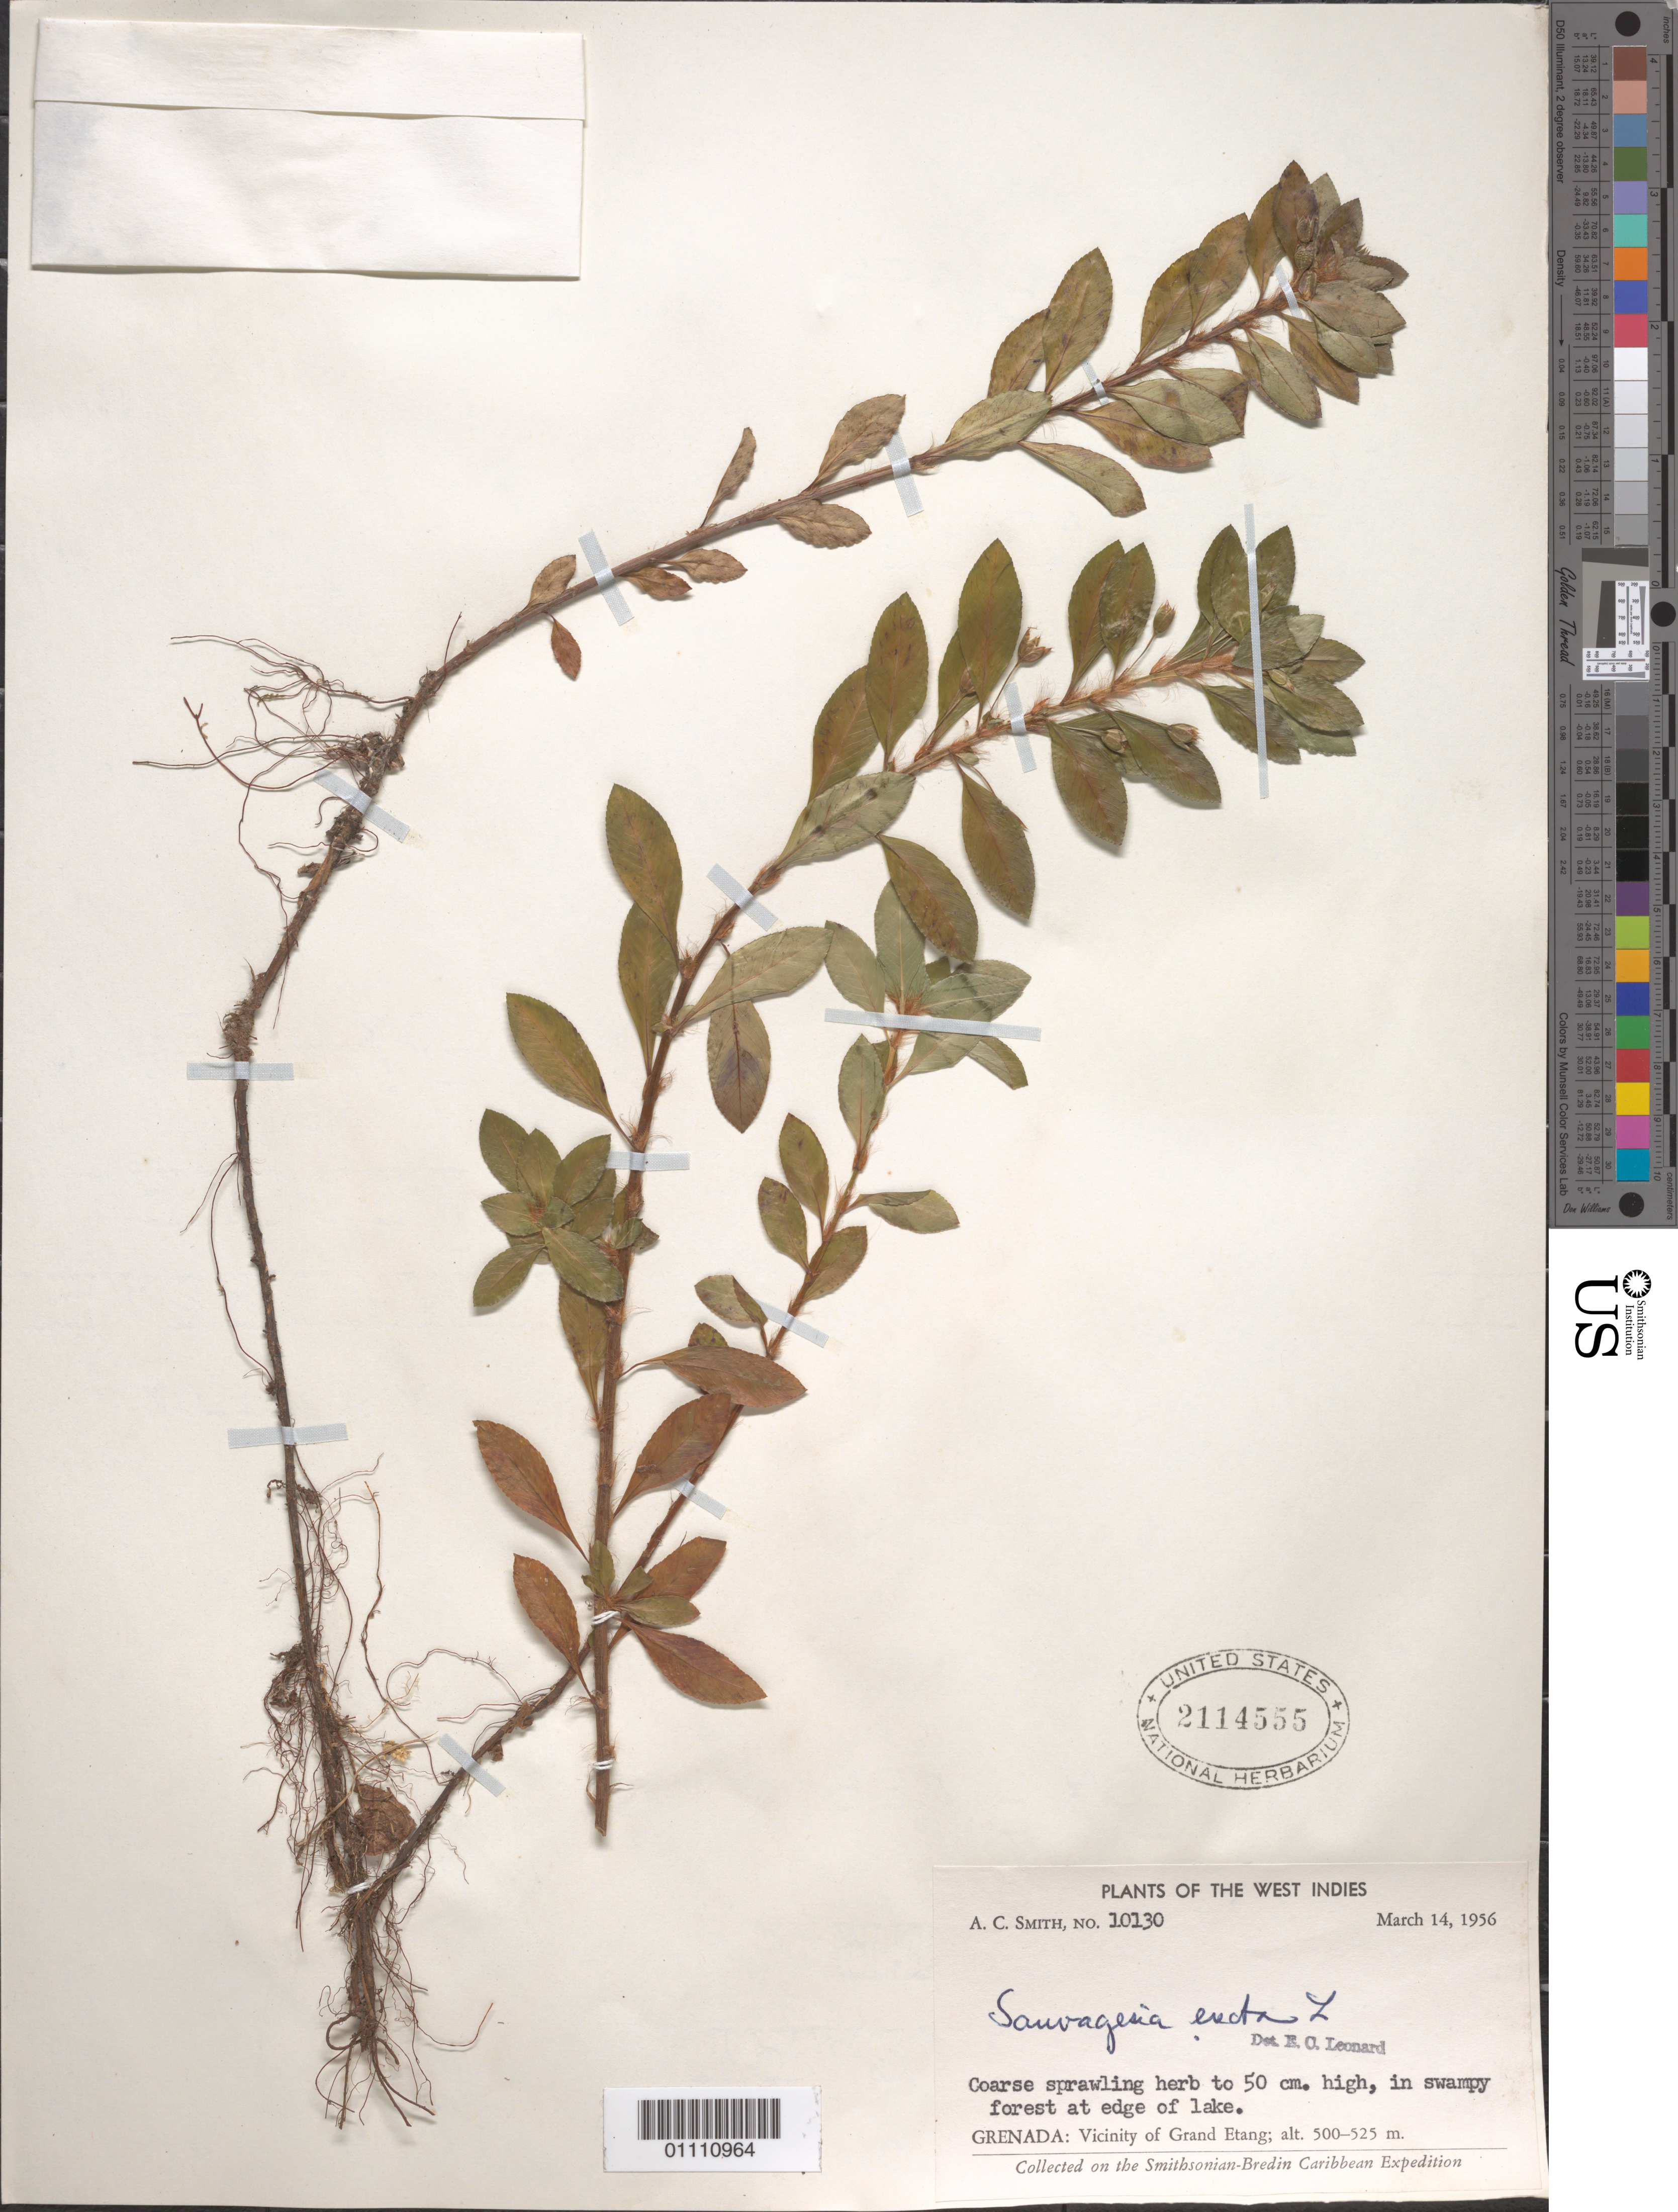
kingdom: Plantae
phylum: Tracheophyta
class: Magnoliopsida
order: Malpighiales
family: Ochnaceae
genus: Sauvagesia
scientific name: Sauvagesia erecta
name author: L.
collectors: A. C. Smith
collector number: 10130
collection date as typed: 14 Mar 1956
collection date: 1956-03-14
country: Grenada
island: Grenada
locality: Grand Etang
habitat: in swampy forest at the edge of a lake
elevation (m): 500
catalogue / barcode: US 2114555